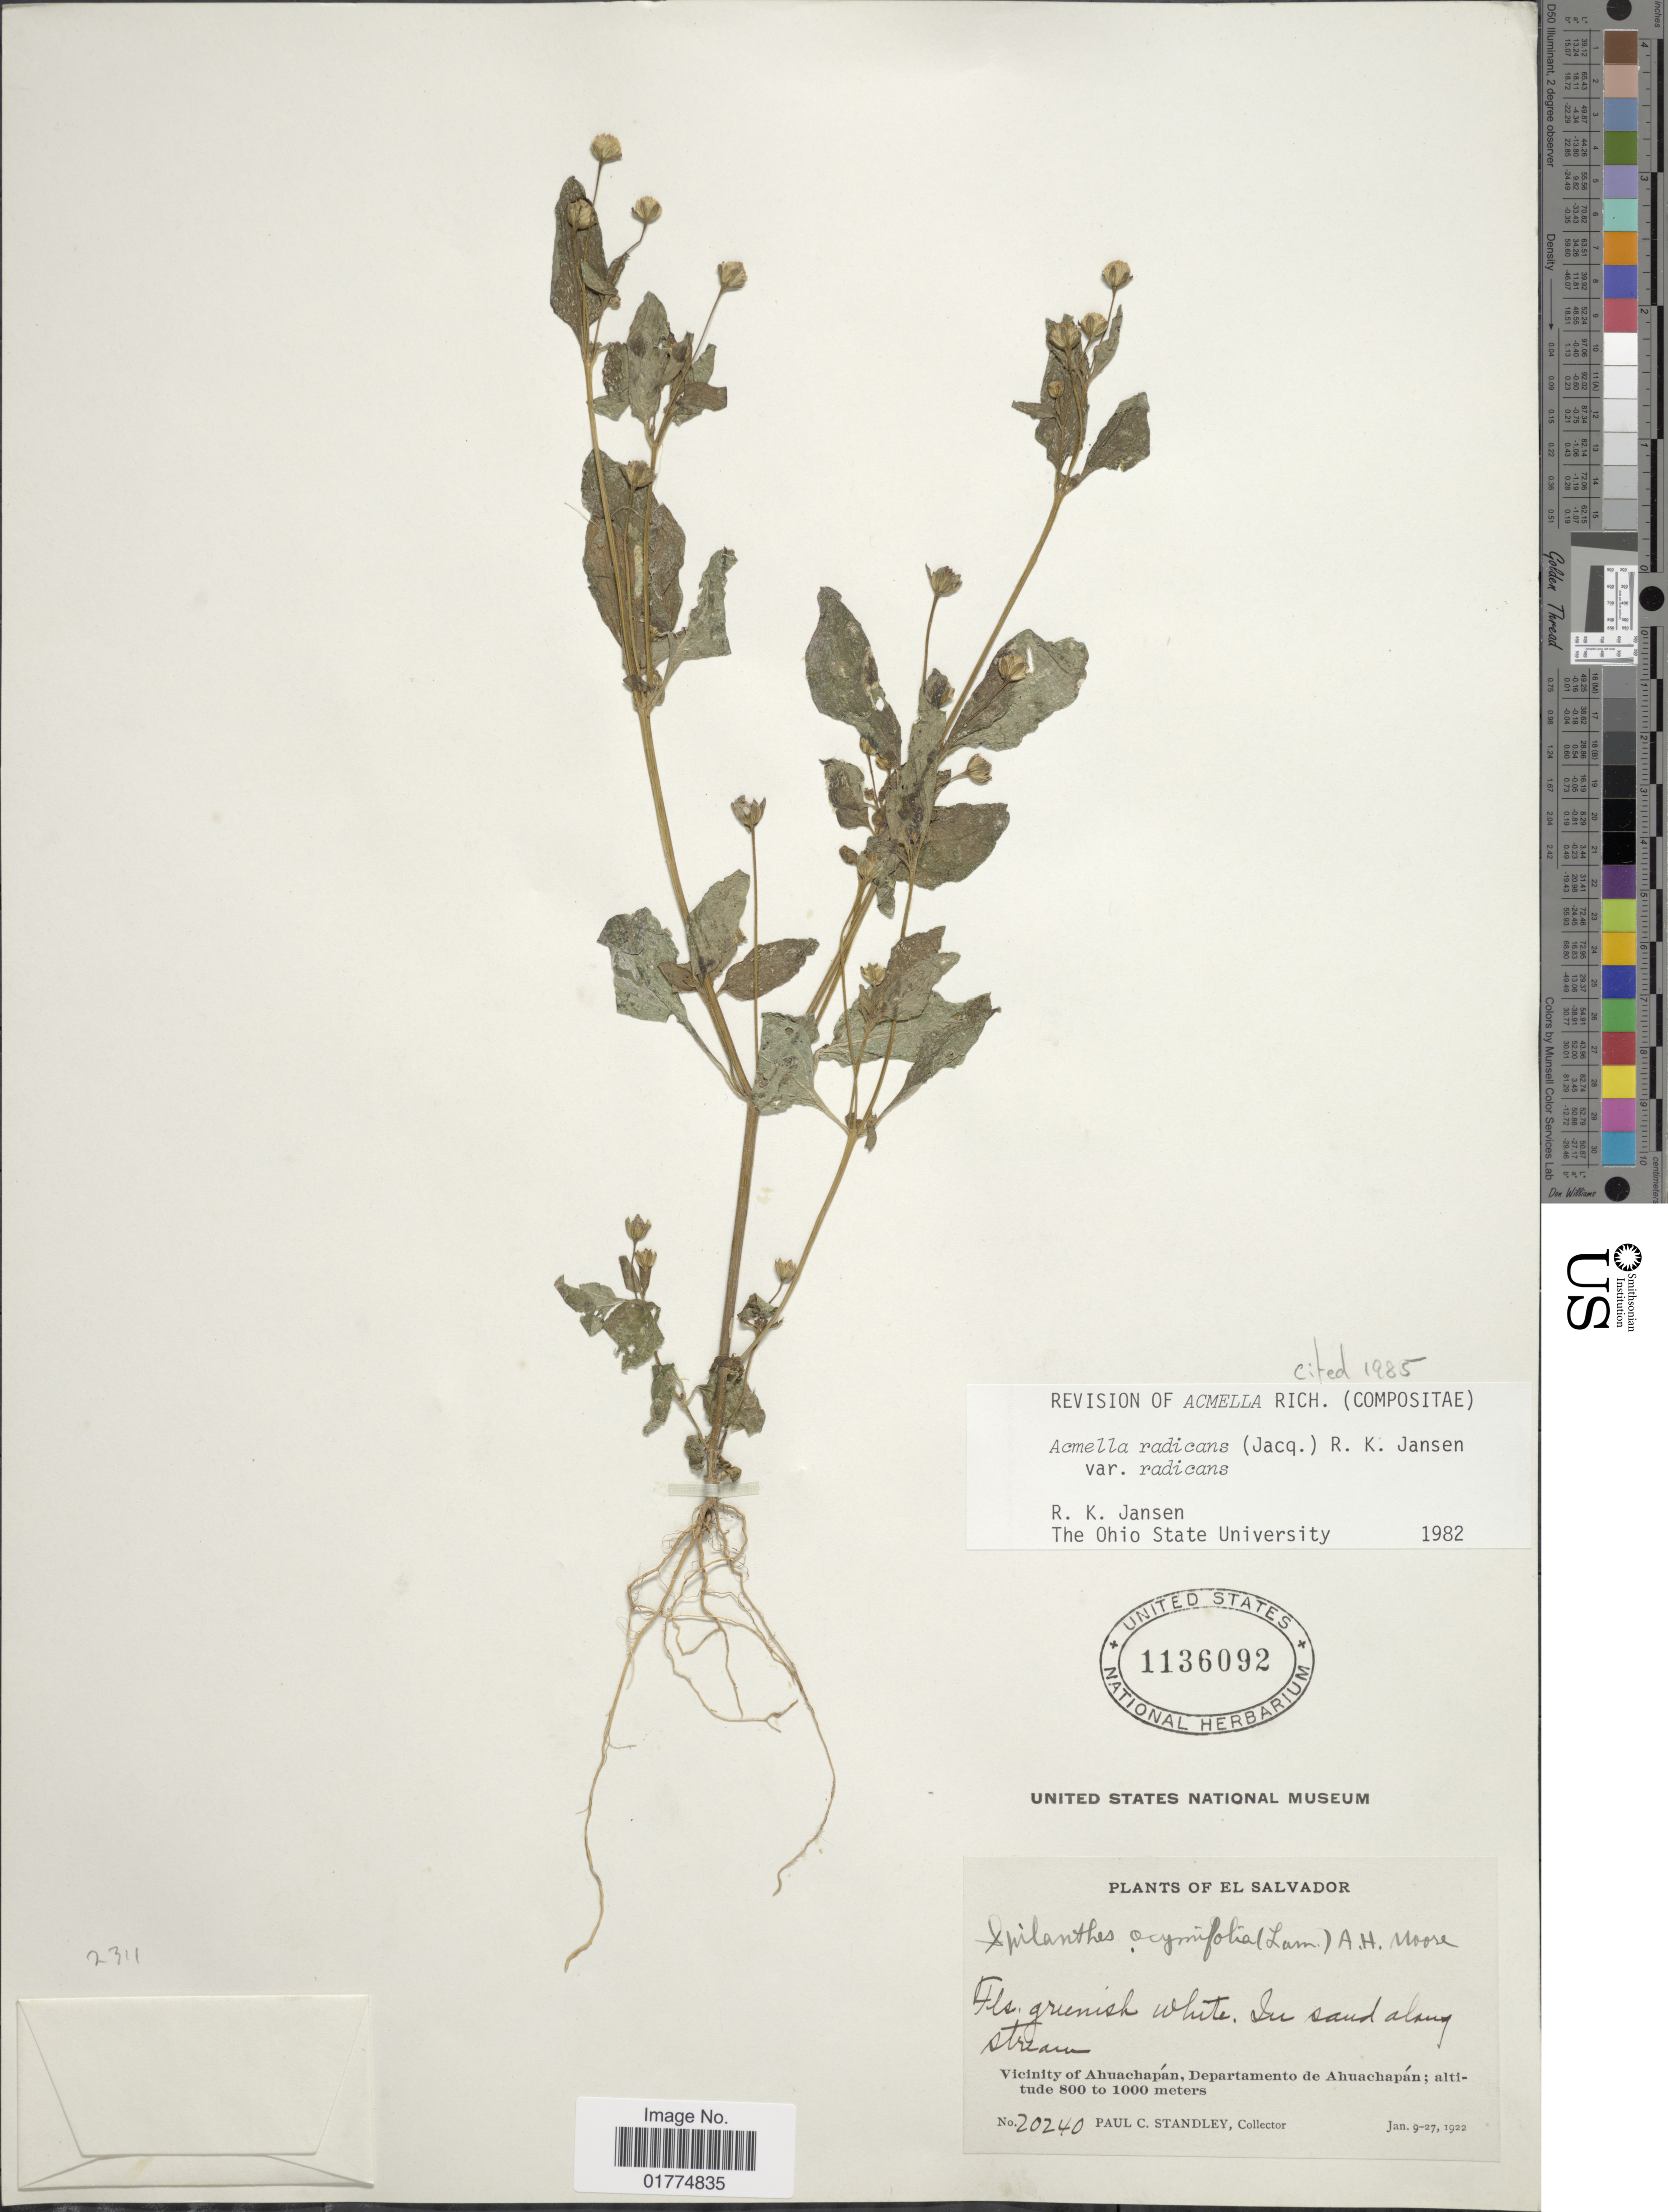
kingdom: Plantae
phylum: Tracheophyta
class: Magnoliopsida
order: Asterales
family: Asteraceae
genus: Acmella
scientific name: Acmella radicans var. radicans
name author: (Jacq.) R.K. Jansen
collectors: P. C. Standley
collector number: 20240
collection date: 1922-01-09/1922-01-27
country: El Salvador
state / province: Ahuachapan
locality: Vicinity of Ahuachapán, Departamento de Ahauchapán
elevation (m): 800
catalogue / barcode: US 1136092